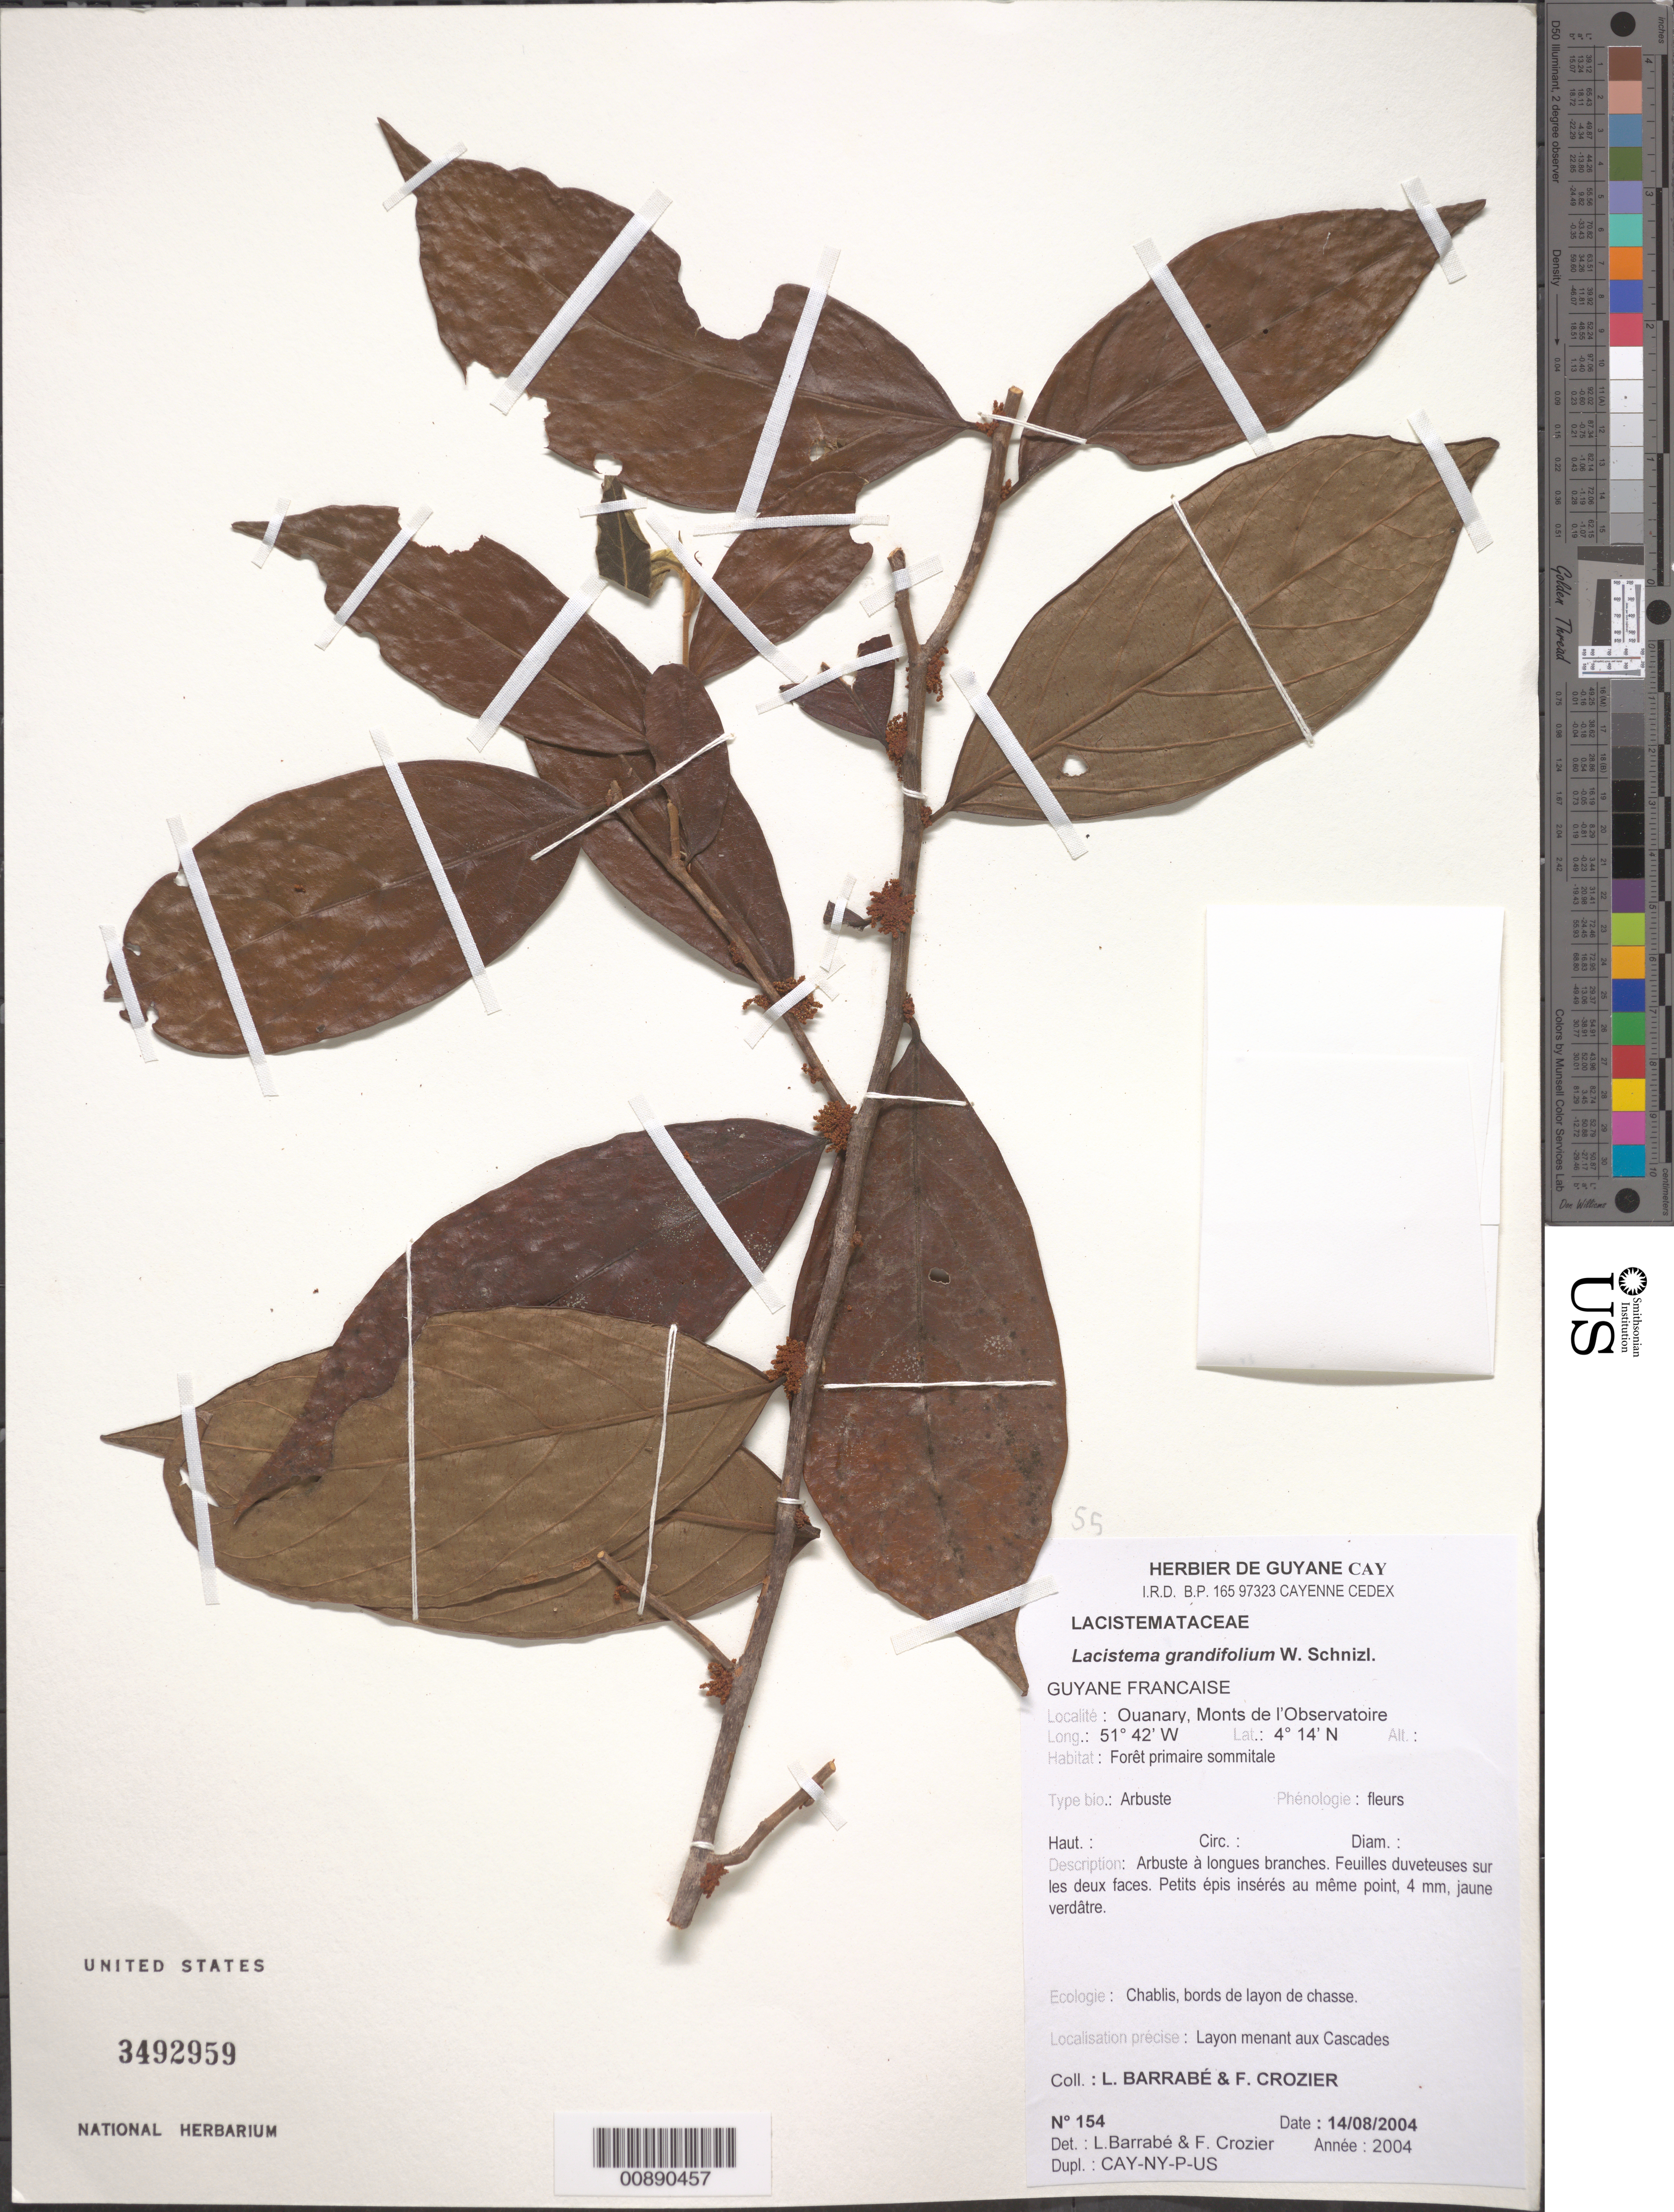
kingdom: Plantae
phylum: Tracheophyta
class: Magnoliopsida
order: Malpighiales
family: Lacistemataceae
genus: Lacistema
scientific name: Lacistema grandifolium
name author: Schnizl.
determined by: Barrabé, L.; Crozier, F.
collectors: L. Barrabé & F. Crozier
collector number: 154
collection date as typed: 14-Aug-04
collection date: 2004-08-14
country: French Guiana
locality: Ouanary, Monts del'Observatoire; Les Cascades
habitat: Forêt primaire sommitale, chablis, bords de layon de chasse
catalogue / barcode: US 3492959